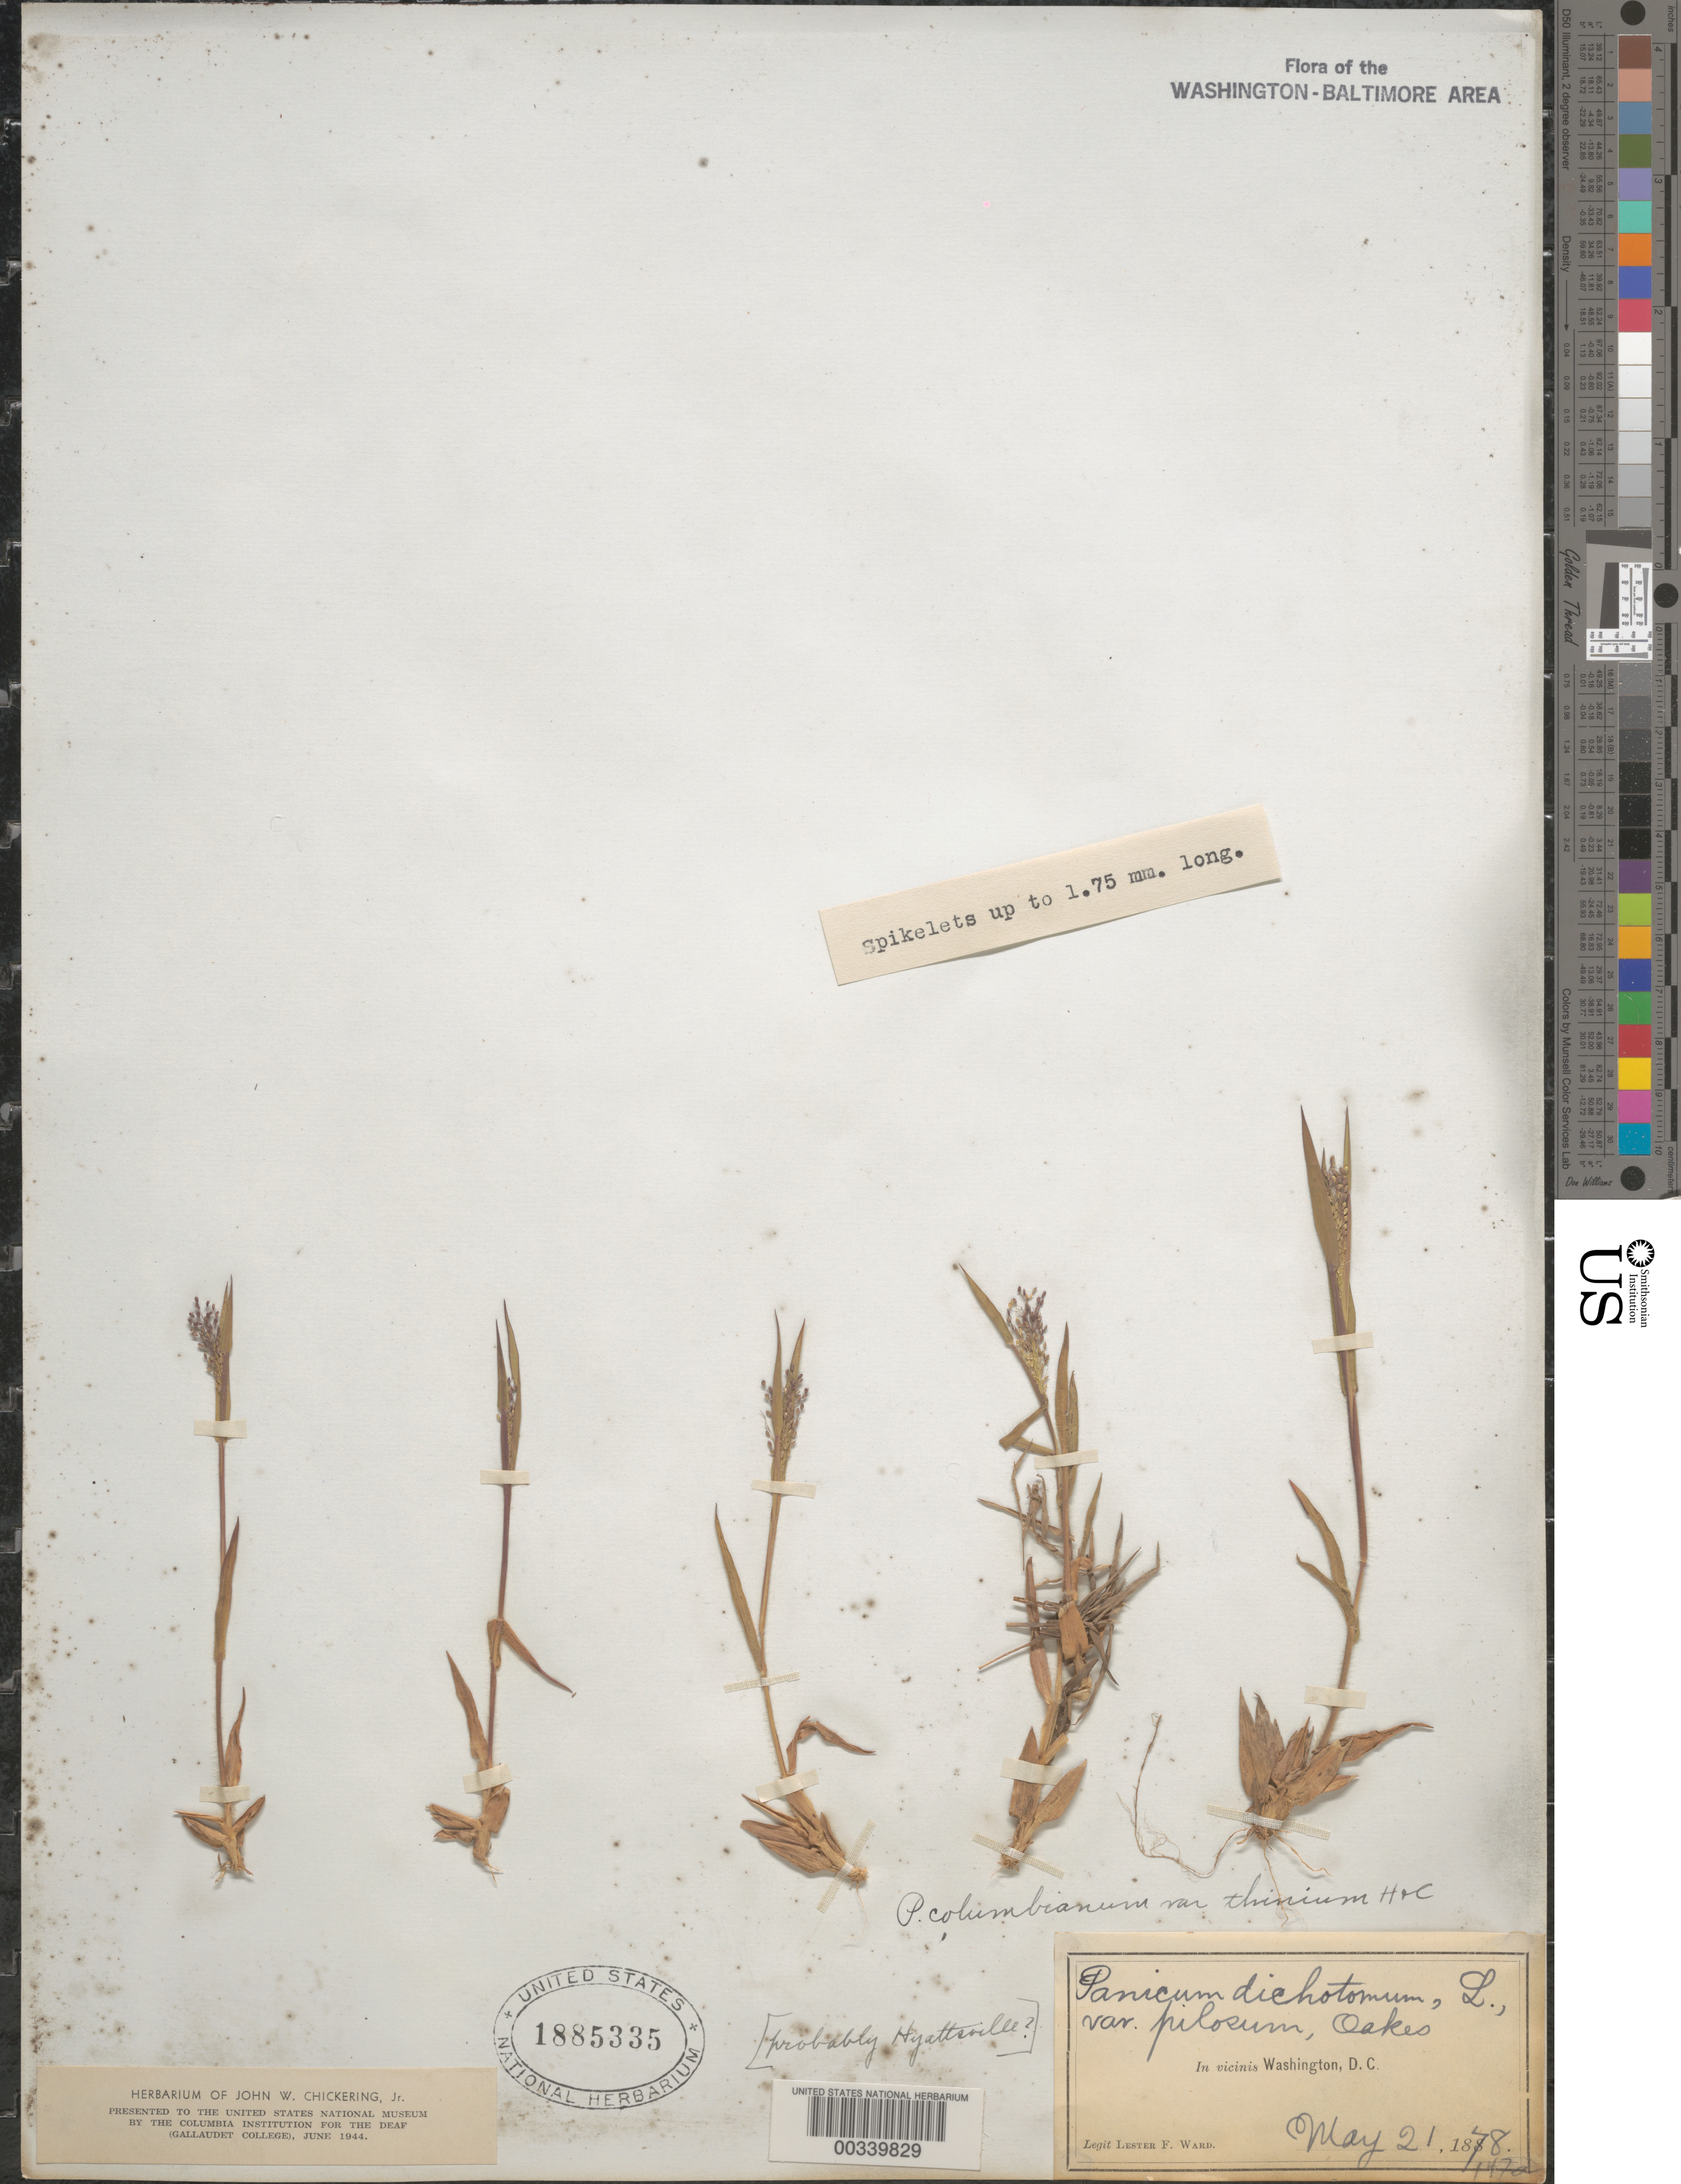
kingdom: Plantae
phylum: Tracheophyta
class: Liliopsida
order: Poales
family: Poaceae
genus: Dichanthelium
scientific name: Dichanthelium sabulorum var. thinium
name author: (Hitchc. & Chase) Gould & C.A. Clark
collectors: L. F. Ward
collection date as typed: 21 May 1878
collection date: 1878-05-21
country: United States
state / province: District of Columbia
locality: Washington, DC and vicinity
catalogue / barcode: US 1885335